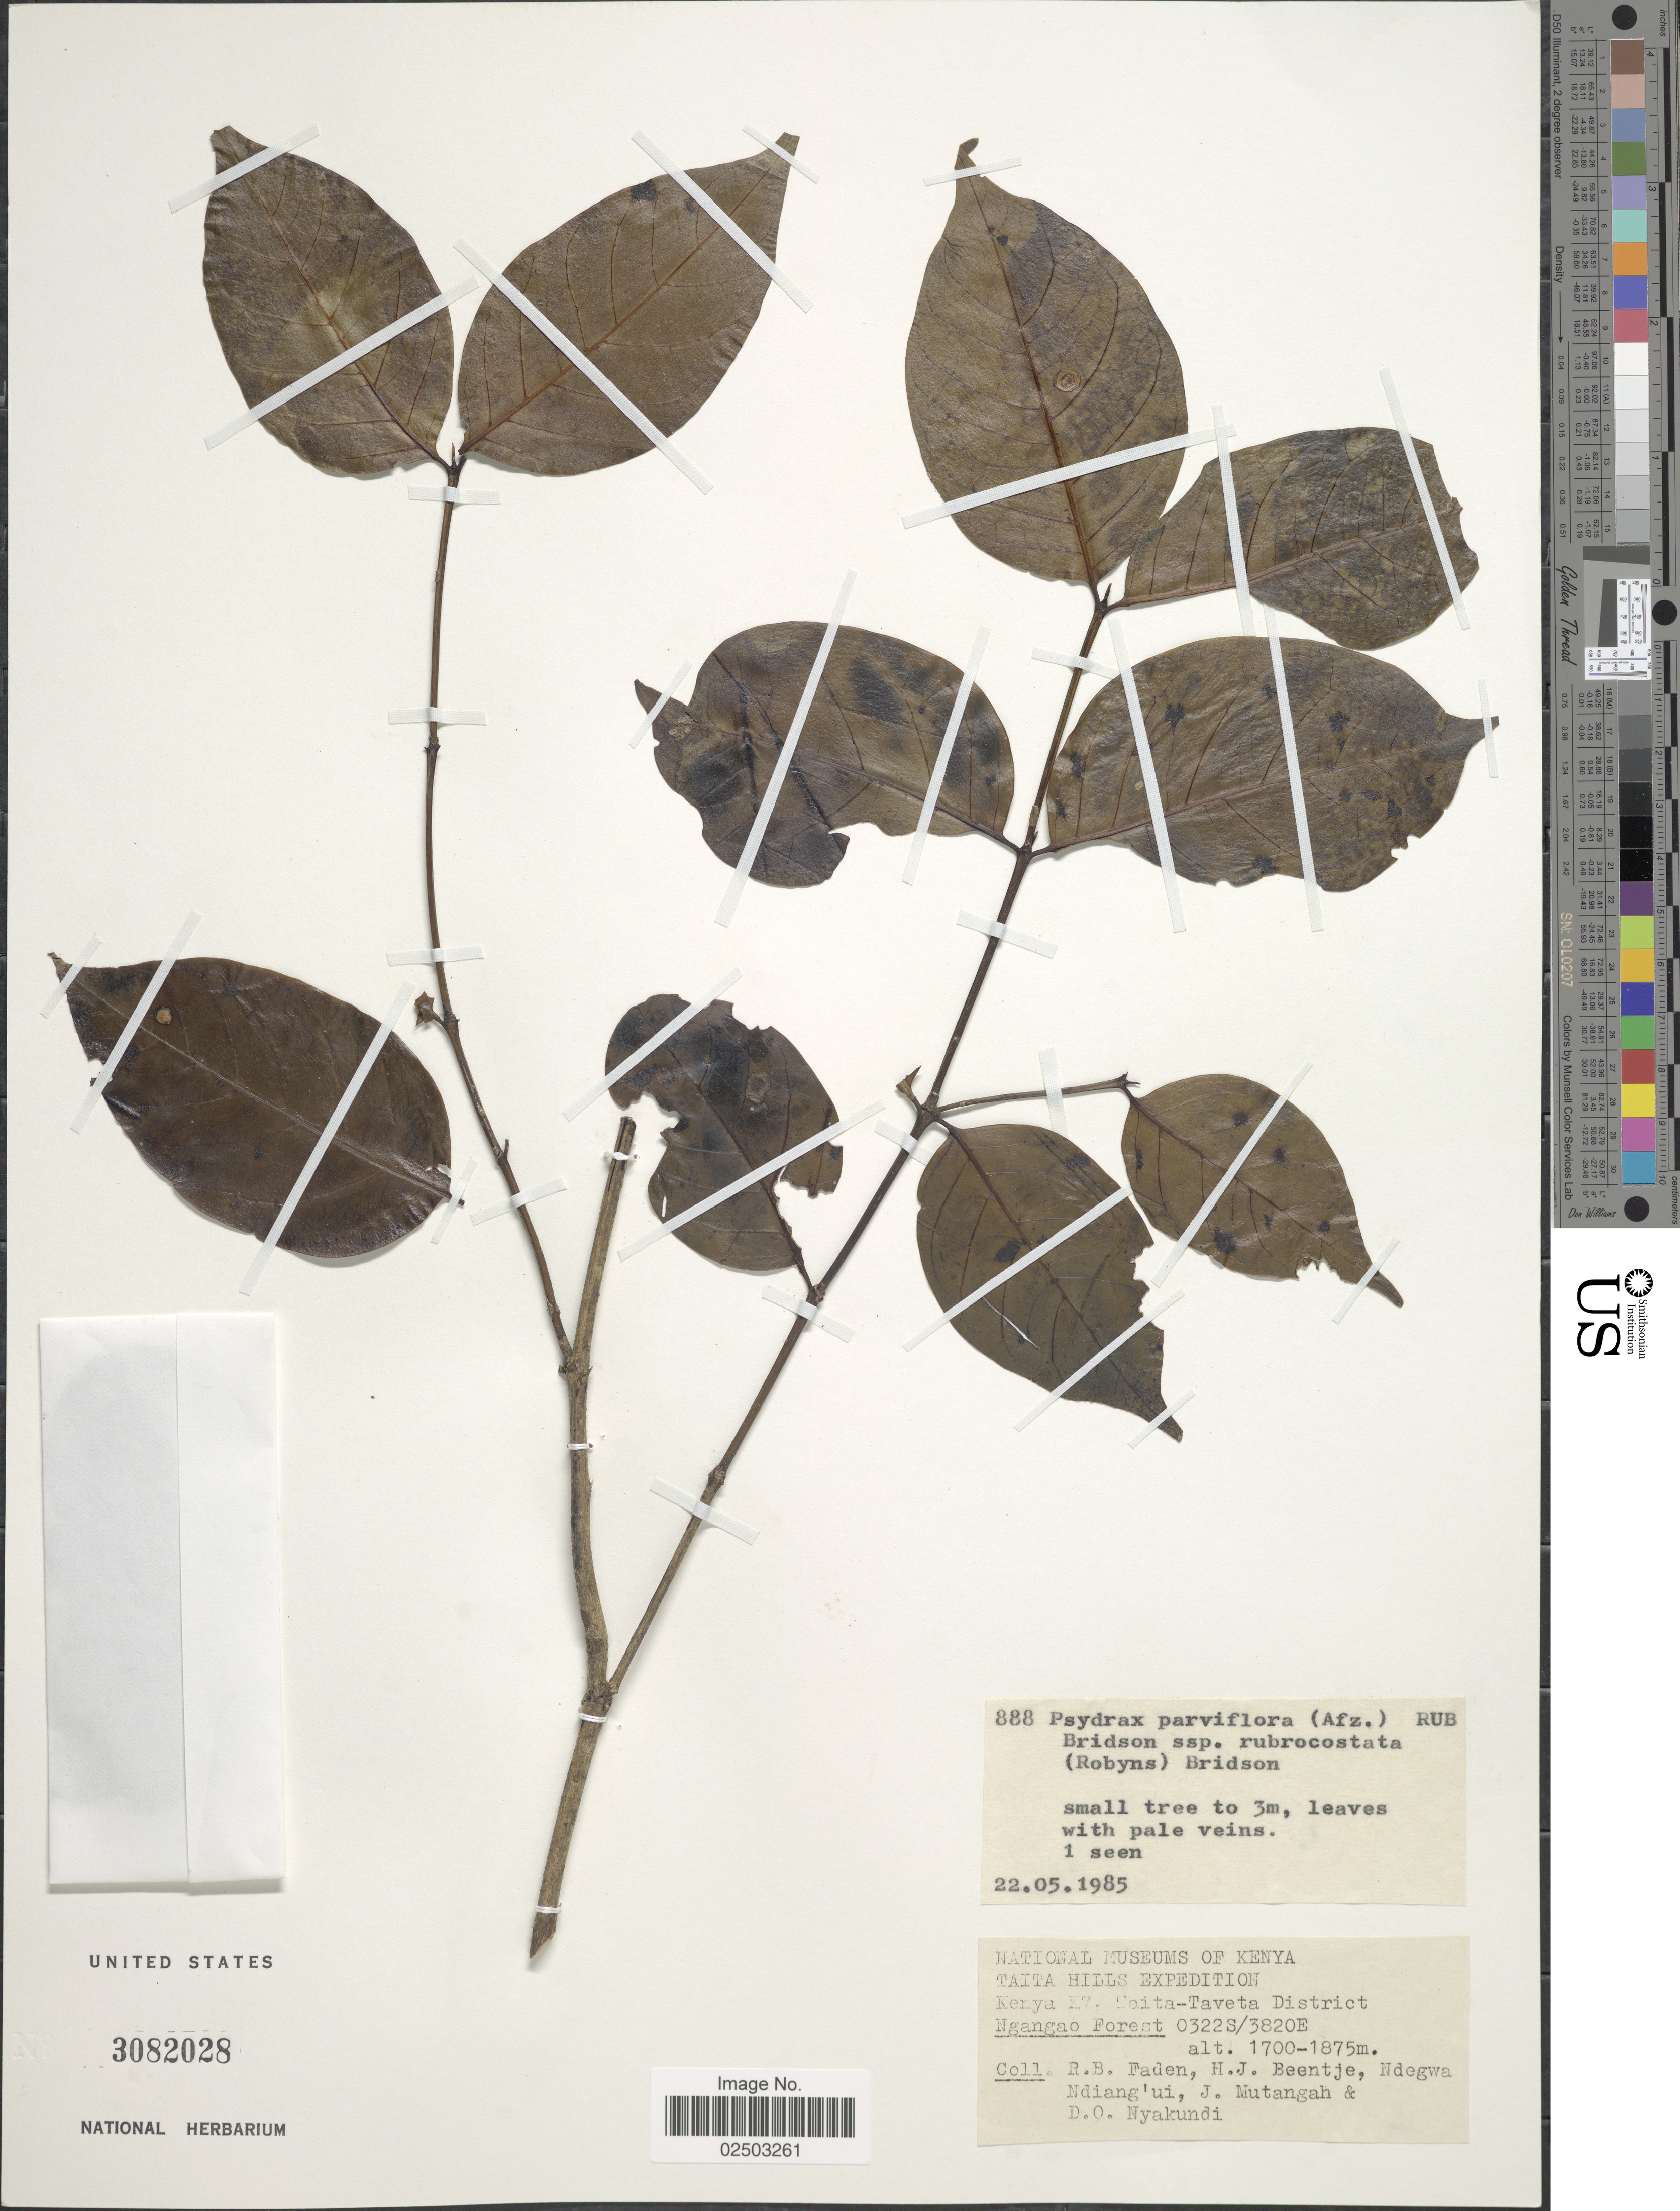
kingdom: Plantae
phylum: Tracheophyta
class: Magnoliopsida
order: Gentianales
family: Rubiaceae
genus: Canthium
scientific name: Canthium parviflorum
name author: Lam.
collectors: R. B. Faden, H. J. Beentje, Ndegwa Ndiang'ui, J. Mutangah & D. Nyakundi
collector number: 888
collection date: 1985-05-22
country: Kenya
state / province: Taita Taveta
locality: Kenya Taita Hills, Kenya K7, Taita-Taveta District, Ngangao Forest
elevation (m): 1700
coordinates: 0322, 3820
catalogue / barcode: US 3082028